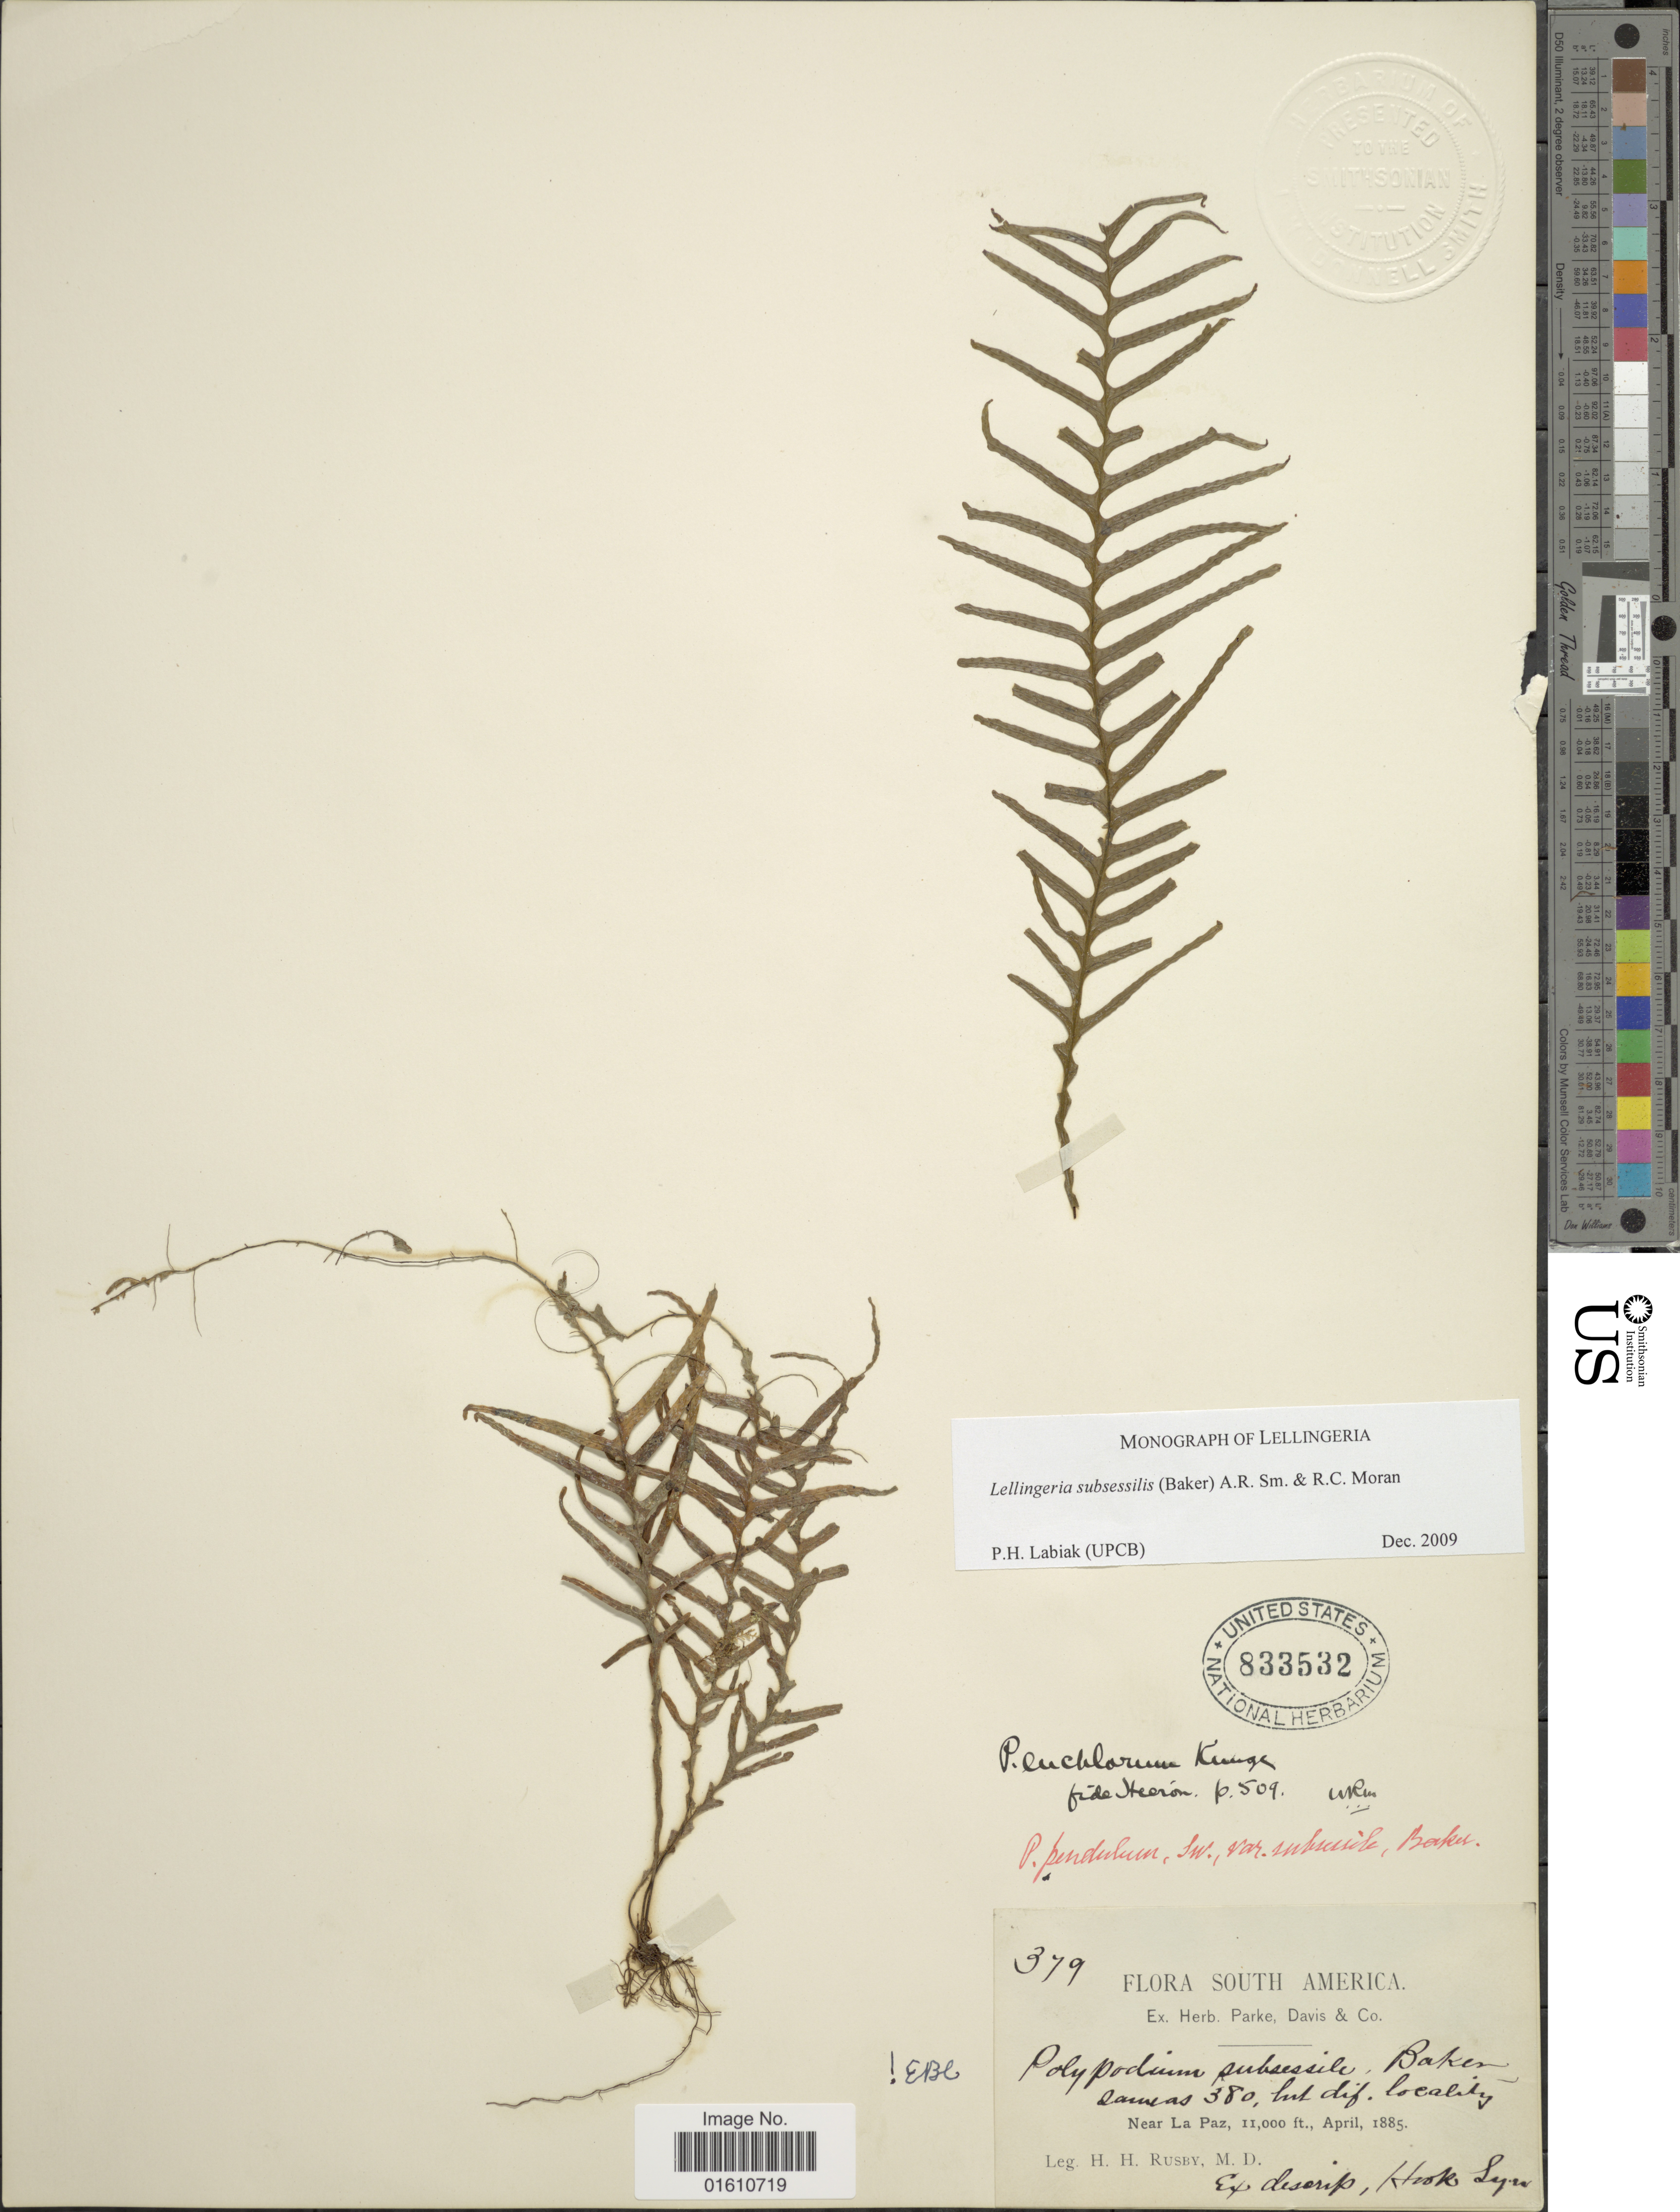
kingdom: Plantae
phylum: Tracheophyta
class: Polypodiopsida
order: Polypodiales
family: Polypodiaceae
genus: Lellingeria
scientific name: Lellingeria subsessilis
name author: (Baker) A.R. Sm. & R.C. Moran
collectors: H. H. Rusby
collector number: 379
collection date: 1885-04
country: Bolivia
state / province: La Paz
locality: Near La Paz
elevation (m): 3353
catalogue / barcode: US 833532